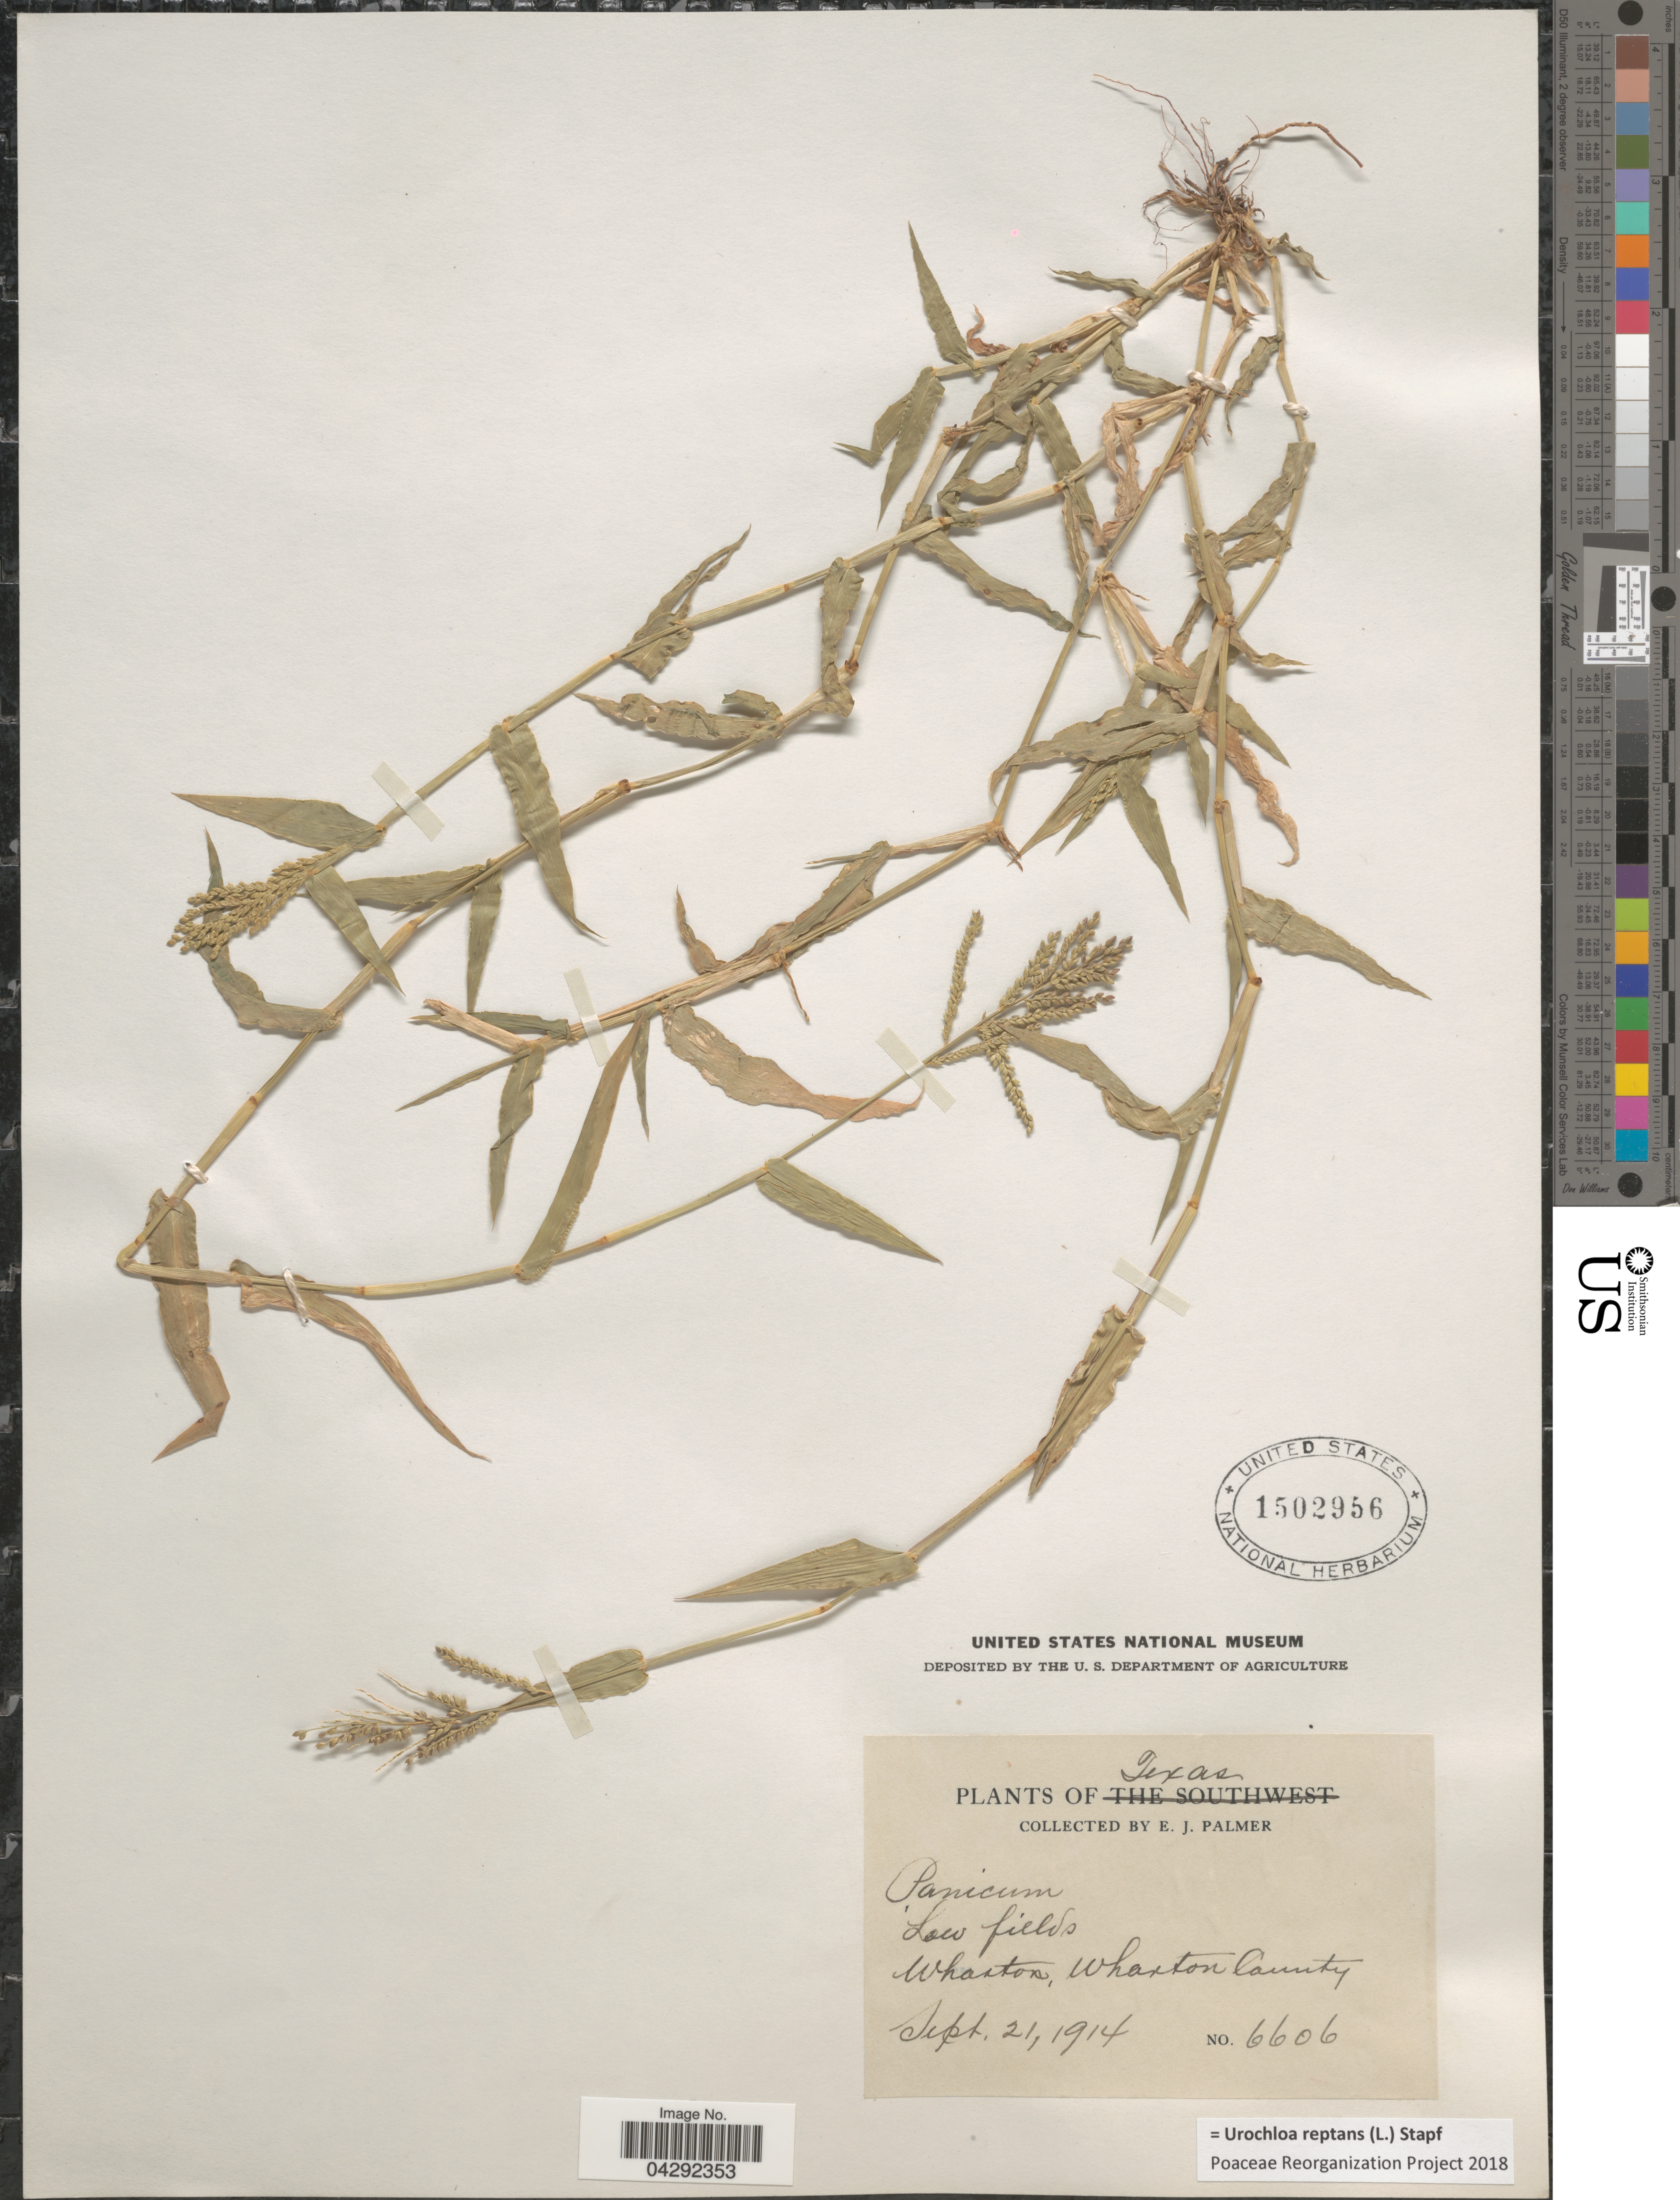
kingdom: Plantae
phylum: Tracheophyta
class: Liliopsida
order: Poales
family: Poaceae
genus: Urochloa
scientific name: Urochloa reptans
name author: (L.) Stapf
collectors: E. J. Palmer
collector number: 6606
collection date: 1914-09-21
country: United States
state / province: Texas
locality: Wharton, Wharton County.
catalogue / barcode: US 1502956